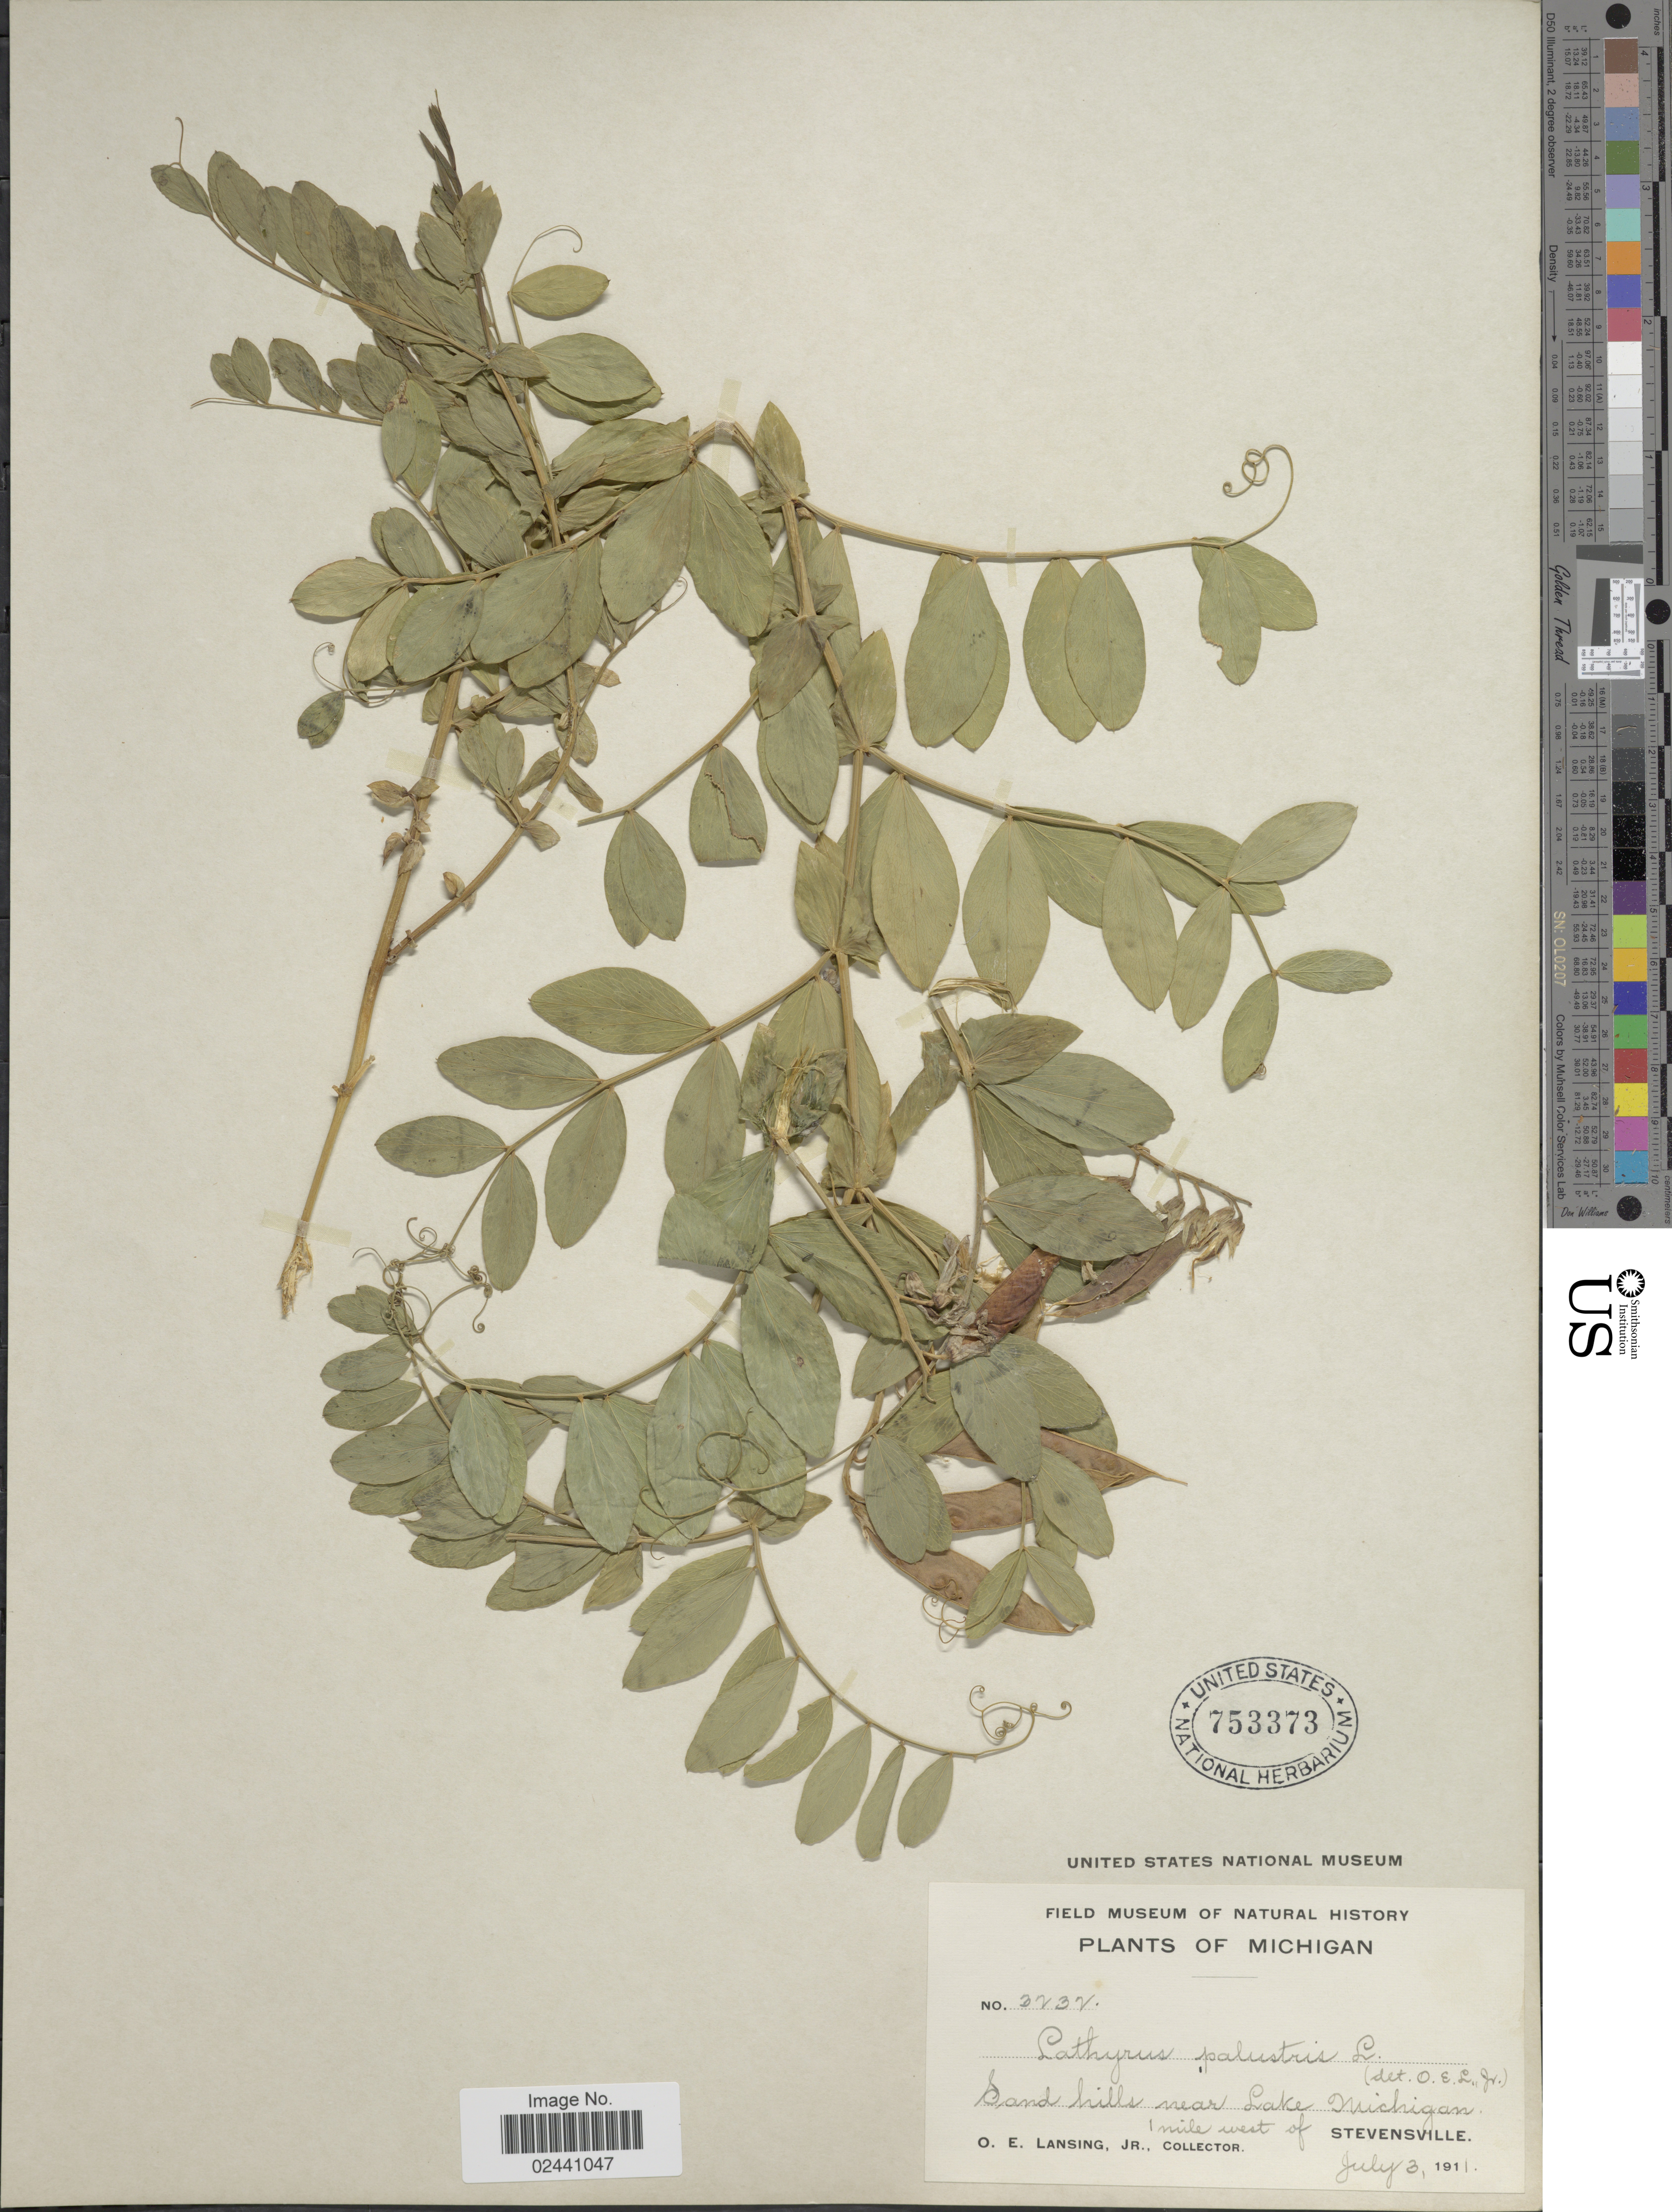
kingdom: Plantae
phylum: Tracheophyta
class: Magnoliopsida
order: Fabales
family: Fabaceae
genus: Lathyrus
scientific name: Lathyrus myrtifolius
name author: Willd.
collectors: O. Lansing Jr.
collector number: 3232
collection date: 1911-07-03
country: United States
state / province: Michigan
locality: Sand hills near Lake Michigan. 1 mile west of Stevensville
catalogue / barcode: US 753373